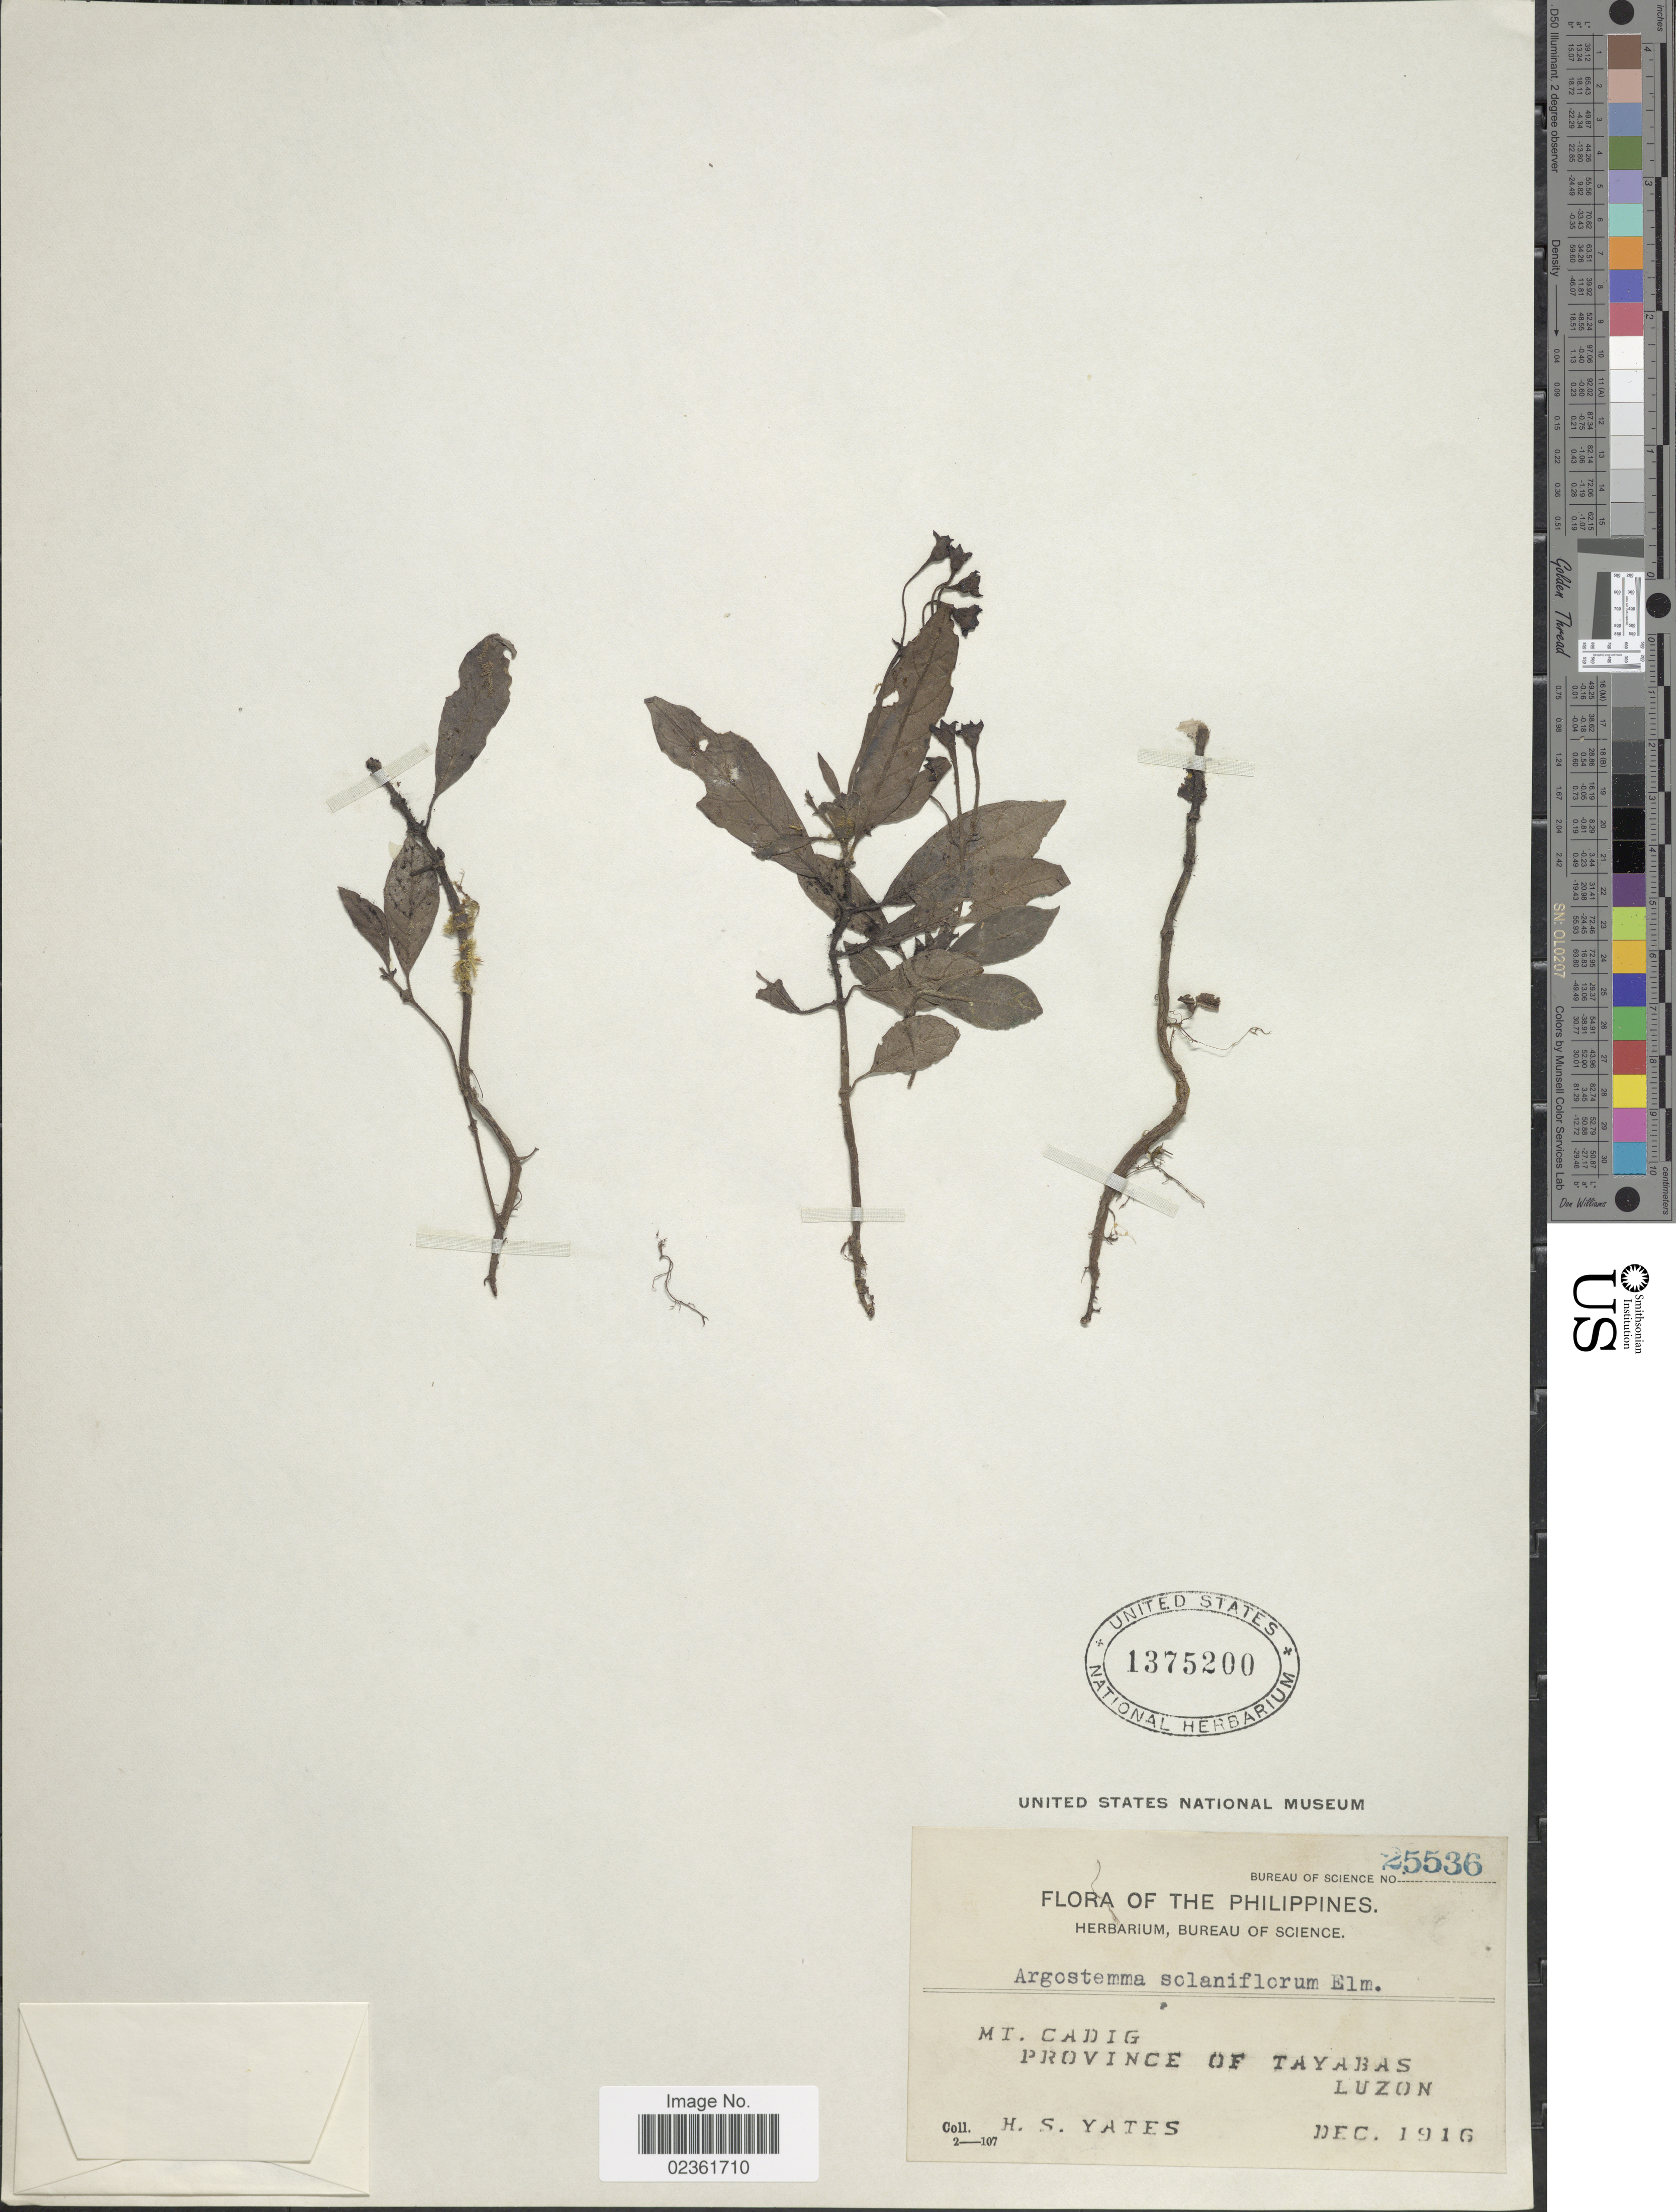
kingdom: Plantae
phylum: Tracheophyta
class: Magnoliopsida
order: Gentianales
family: Rubiaceae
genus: Argostemma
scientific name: Argostemma solaniflorum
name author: Elmer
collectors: H. S. Yates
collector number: Bureau of Science 25536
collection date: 1916-12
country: Philippines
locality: Mt. Cadig, Province of Tayabas, Luzon.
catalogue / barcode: US 1375200